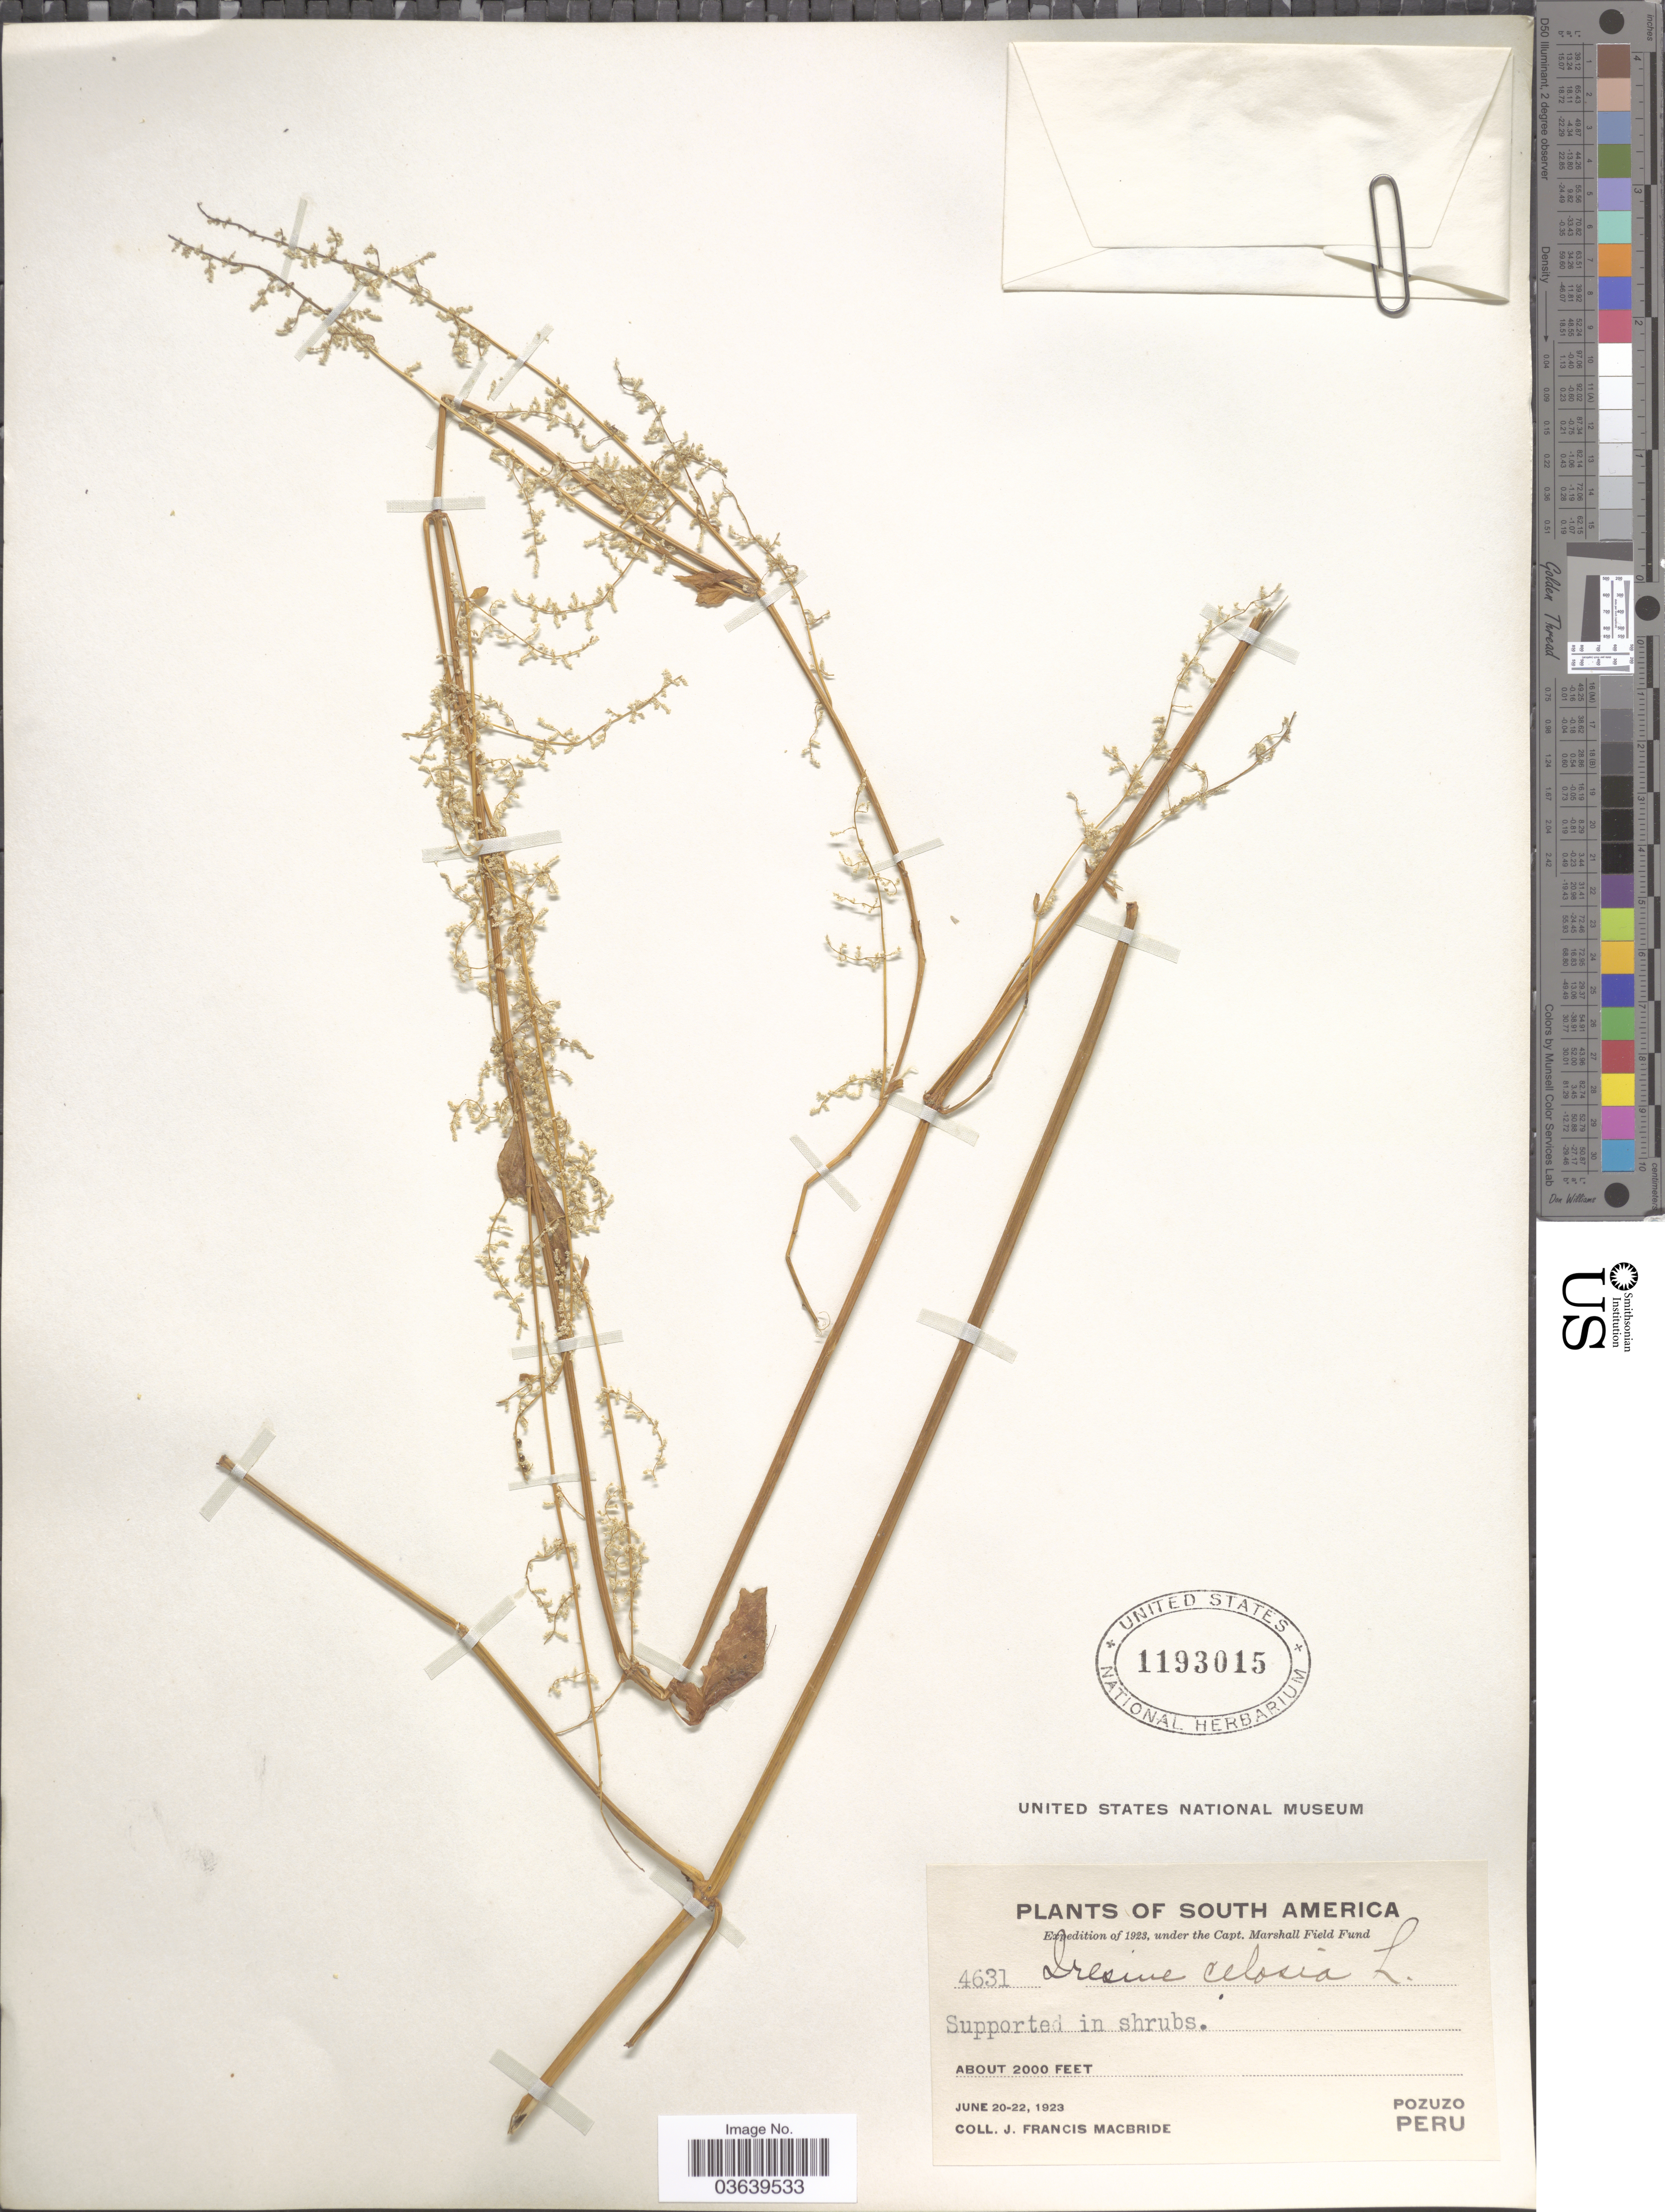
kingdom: Plantae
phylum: Tracheophyta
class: Magnoliopsida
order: Caryophyllales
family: Amaranthaceae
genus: Iresine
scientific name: Iresine celosia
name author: L.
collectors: J. F. Macbride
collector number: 4631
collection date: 1923-06-20/1923-06-22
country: Peru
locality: Pozuzo.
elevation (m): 610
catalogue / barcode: US 1193015